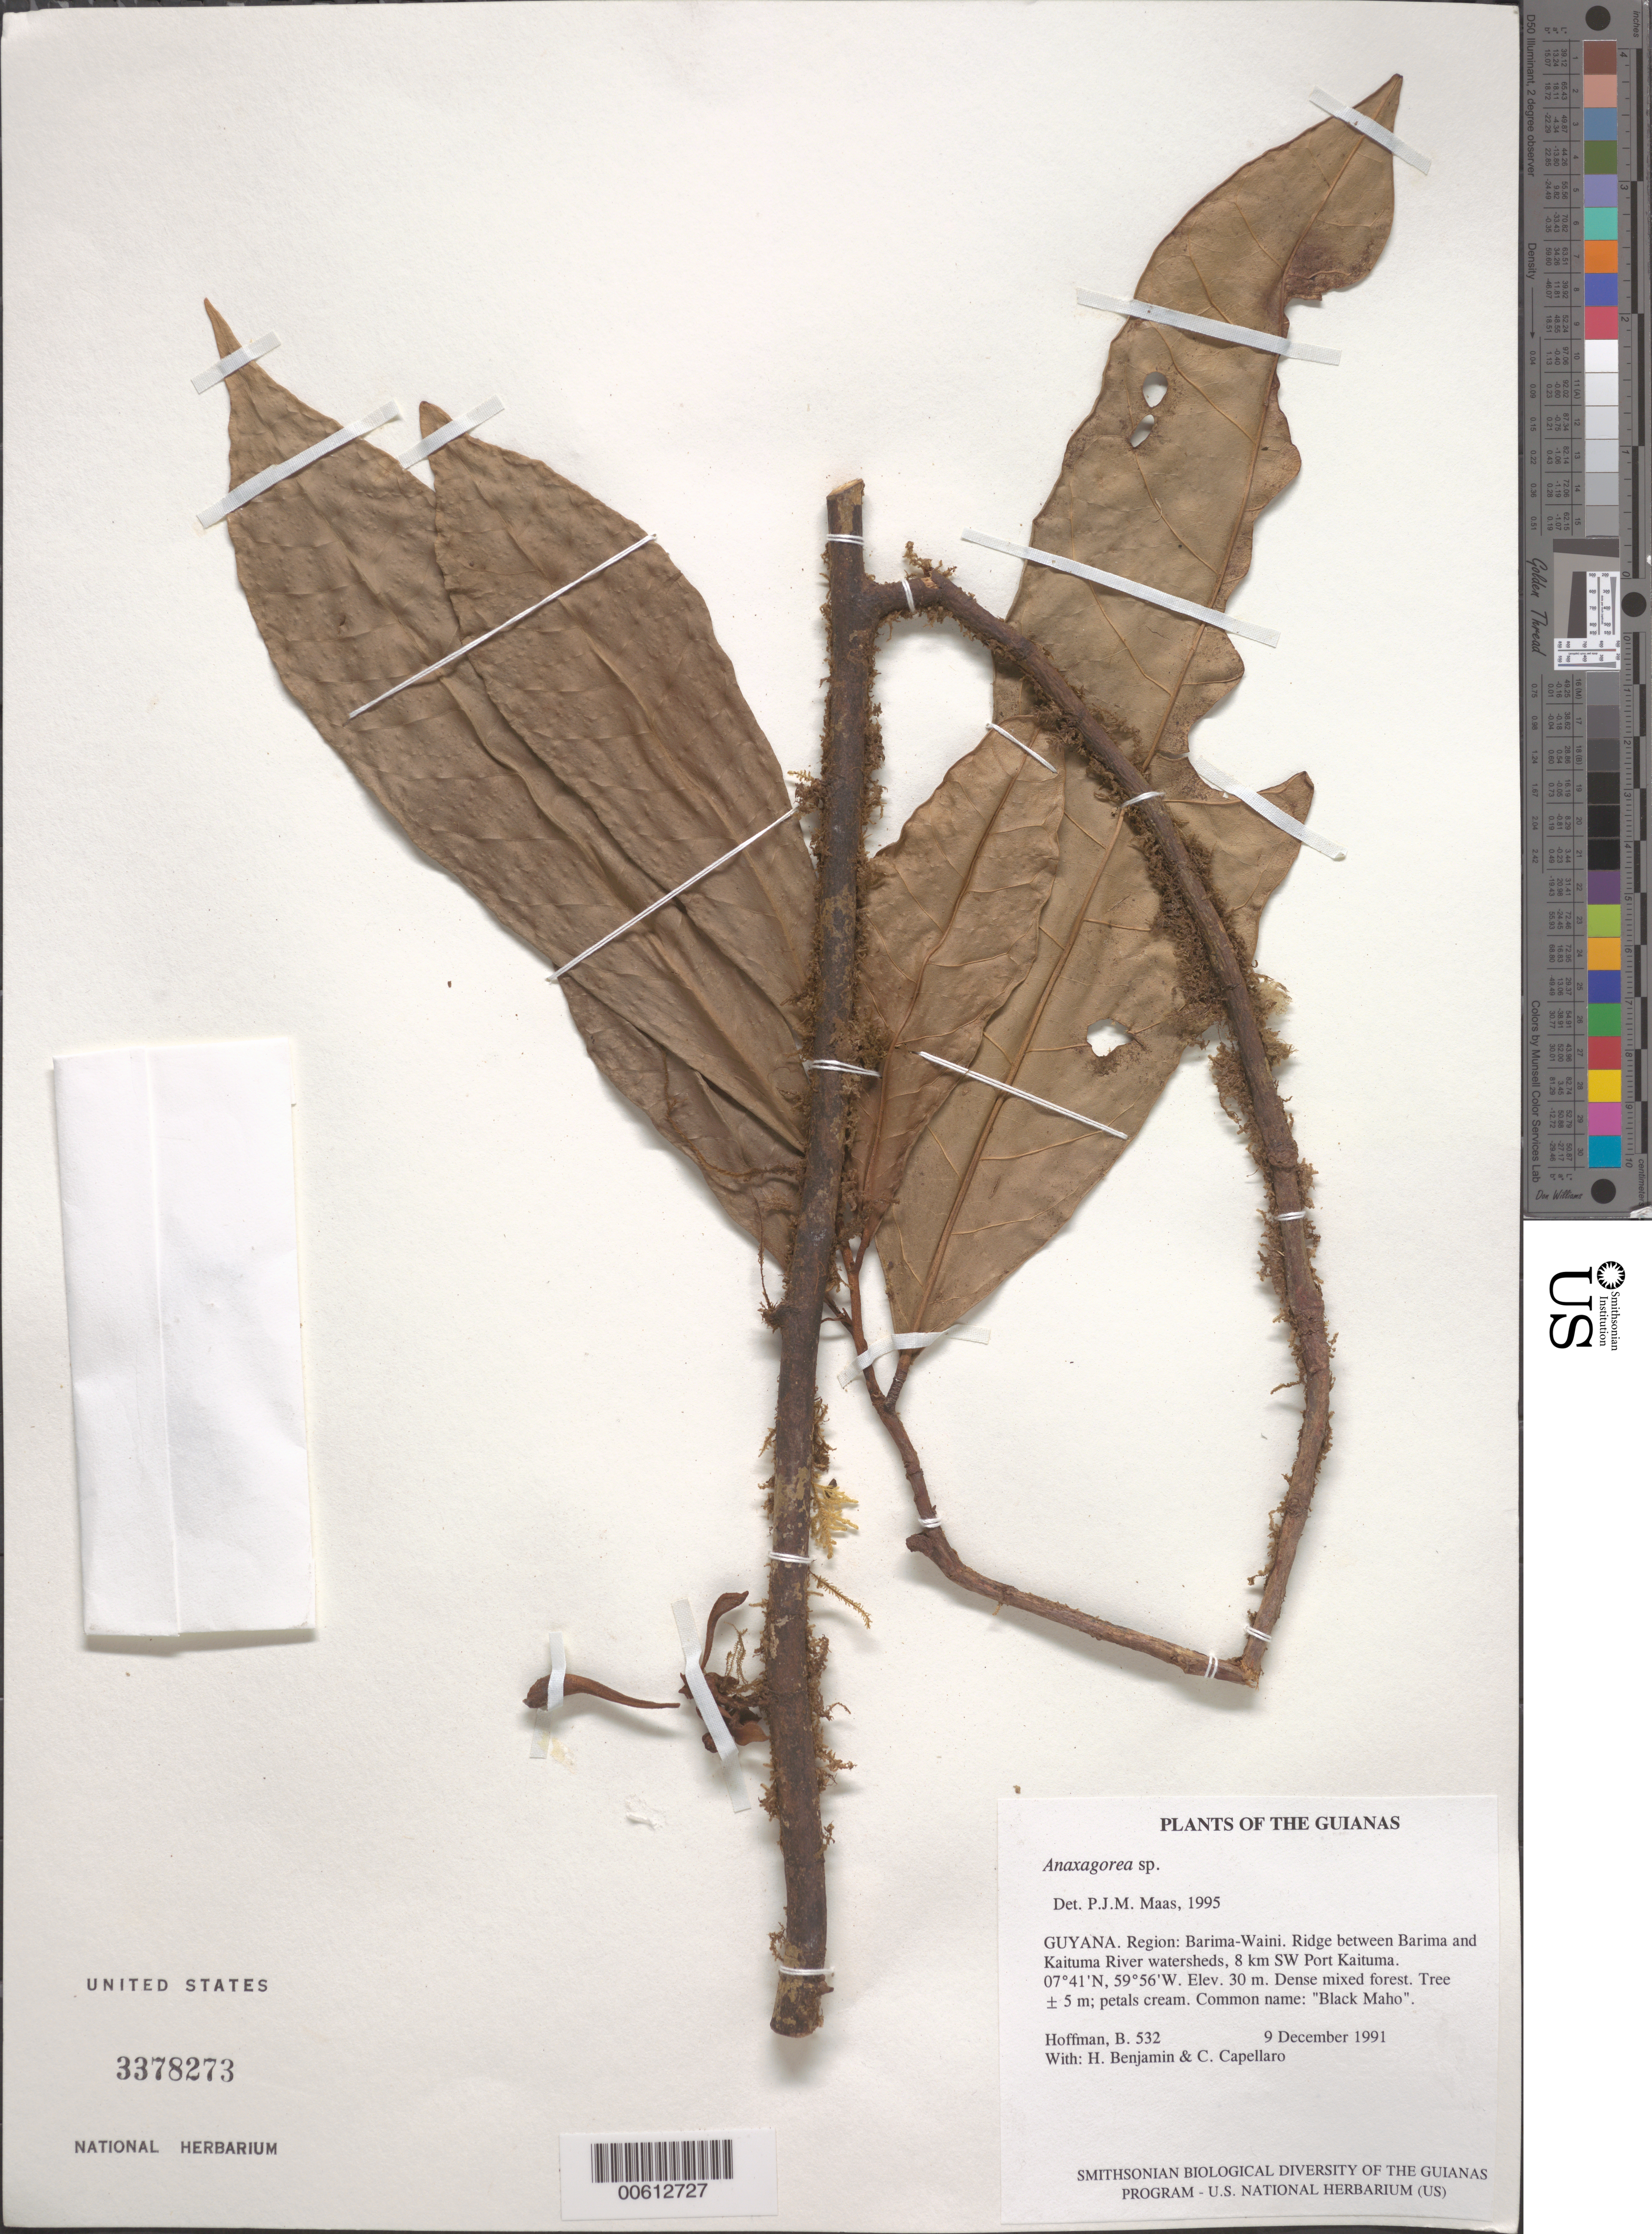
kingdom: Plantae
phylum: Tracheophyta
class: Magnoliopsida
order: Magnoliales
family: Annonaceae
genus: Anaxagorea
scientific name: Anaxagorea dolichocarpa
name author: Sprague & Sandwith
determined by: Maas, Paul J. M.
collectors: B. Hoffman, H. Benjamin & C. Capellaro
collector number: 532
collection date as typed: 9 December 1991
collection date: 1991-12-09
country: Guyana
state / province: Barima-Waini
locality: Ridge between Barima and Kaituma River watersheds, 8 km SW of Port Kaituma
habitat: Dense mixed forest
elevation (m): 30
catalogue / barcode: US 3378273